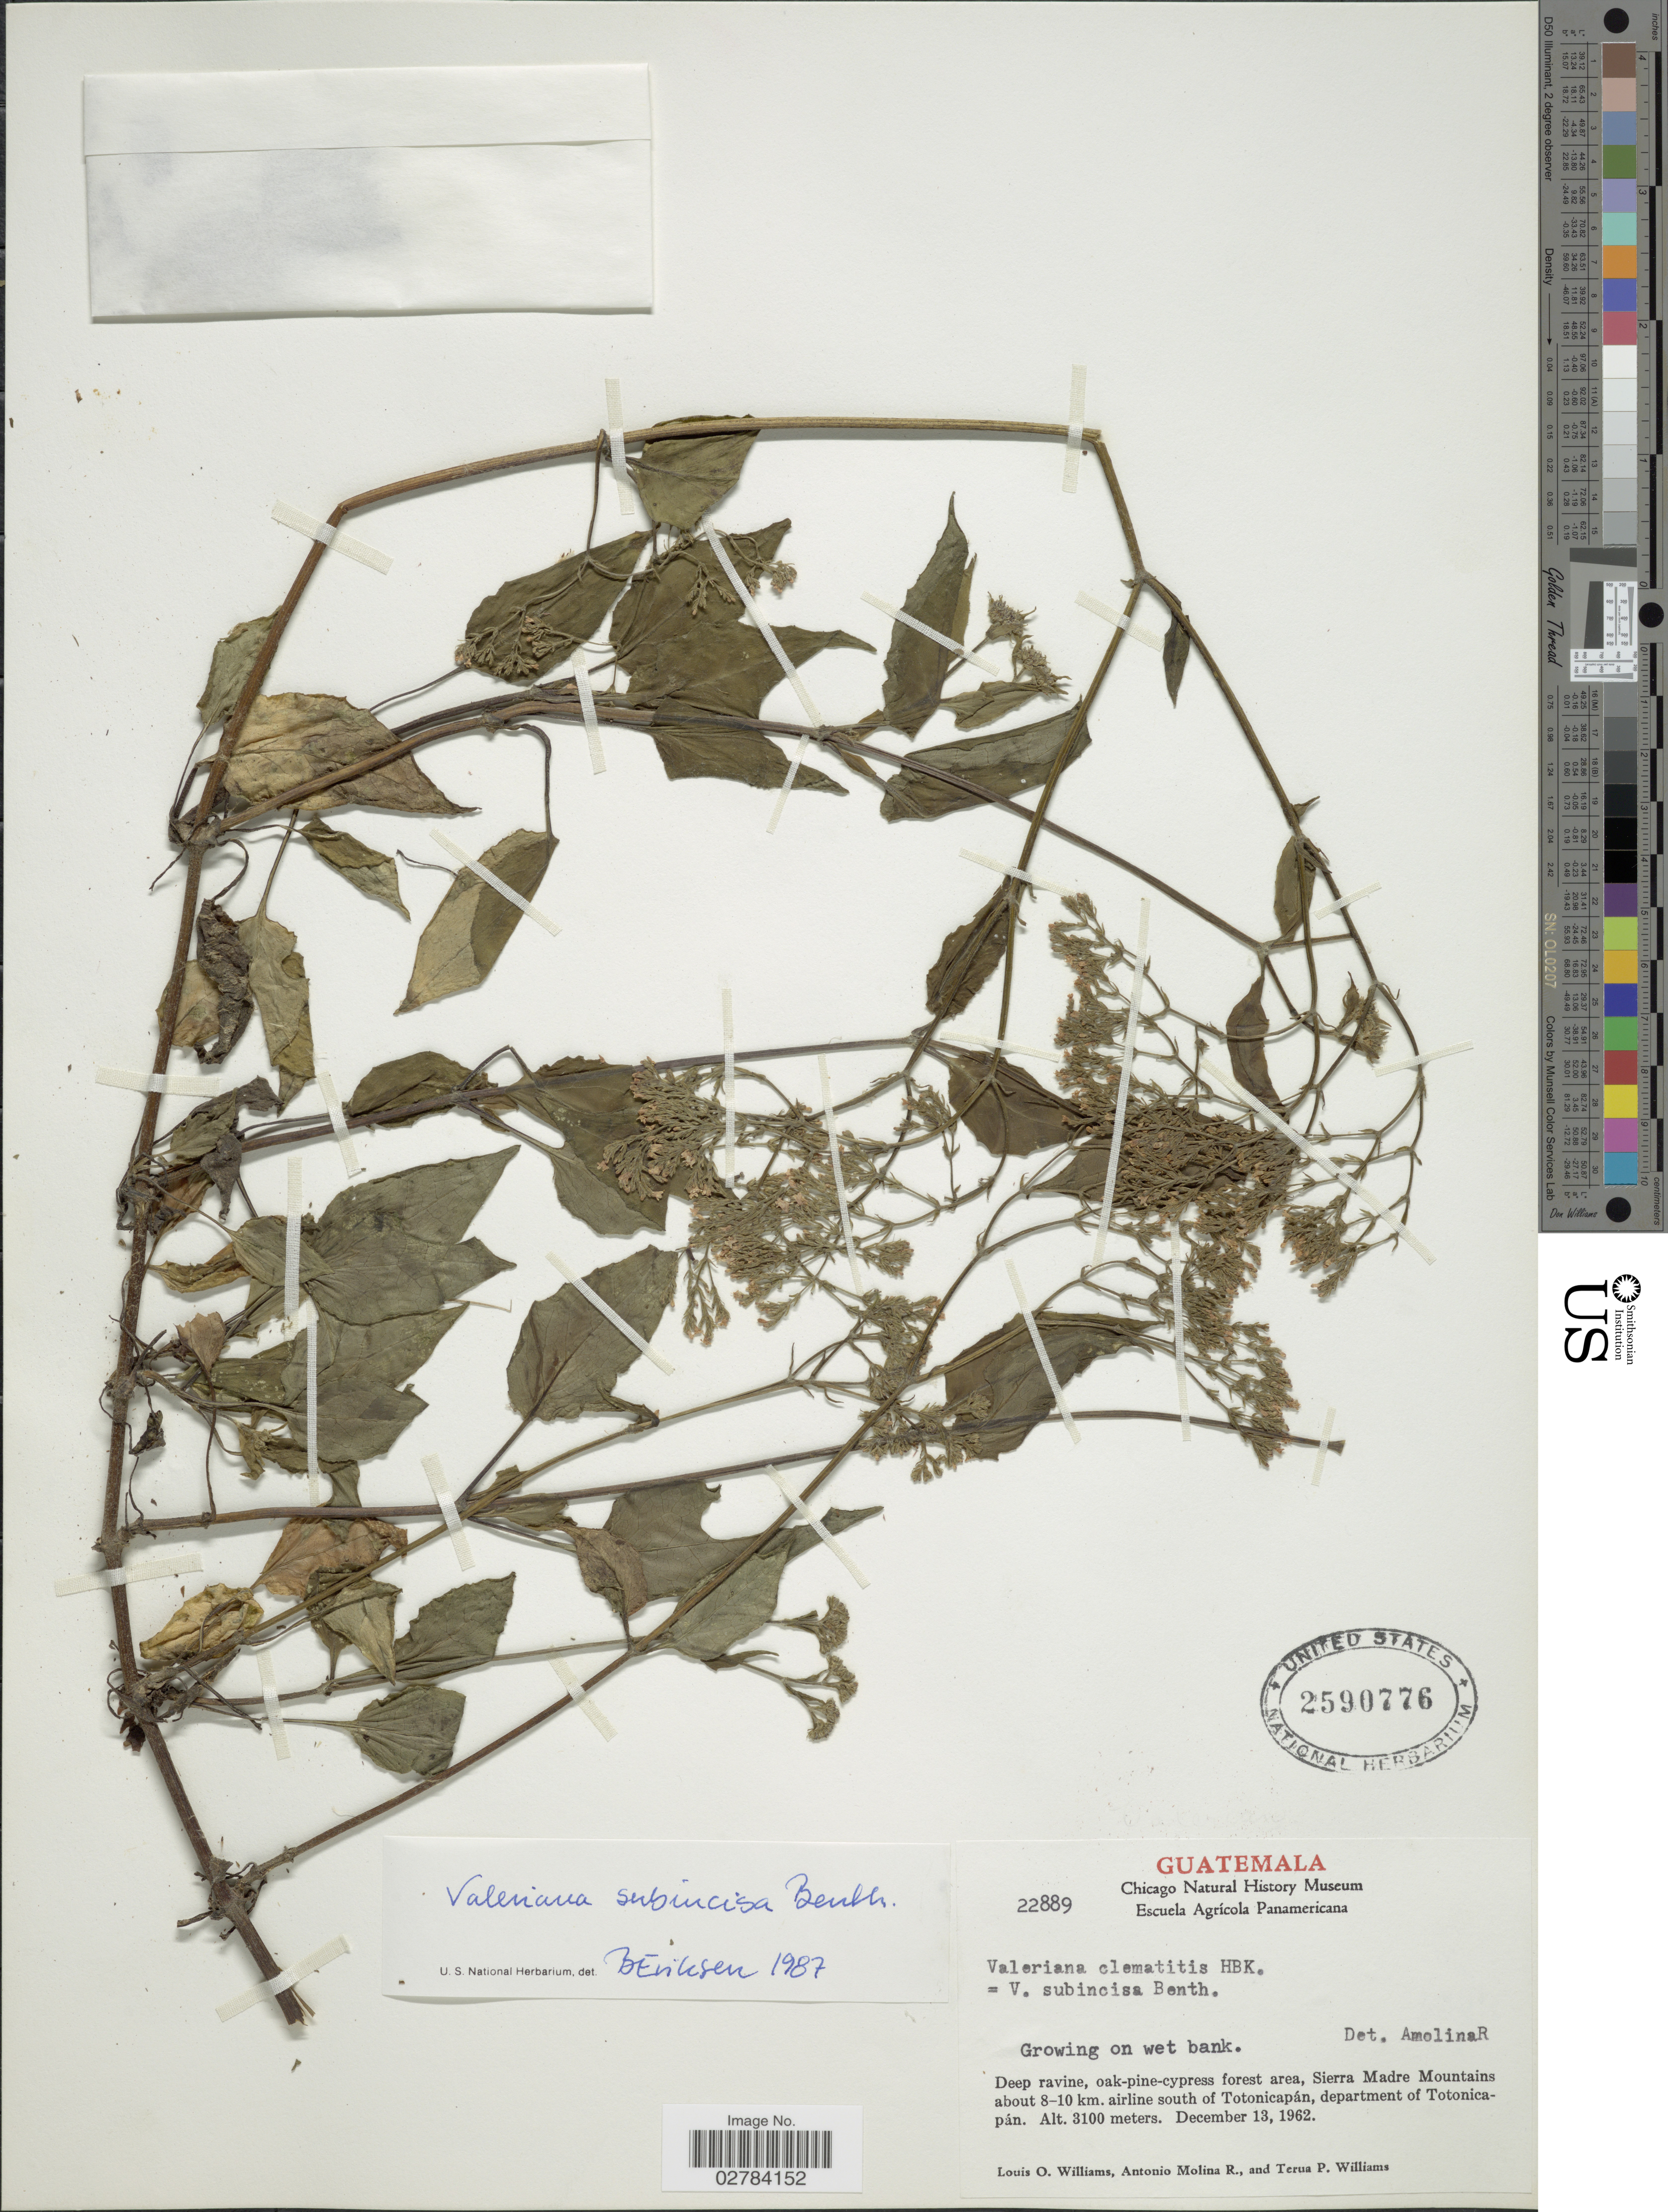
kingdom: Plantae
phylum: Tracheophyta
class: Magnoliopsida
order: Dipsacales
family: Caprifoliaceae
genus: Valeriana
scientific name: Valeriana subincisa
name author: Benth.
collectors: L. O. Williams, A. Molina R. & T. Williams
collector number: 22889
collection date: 1962-12-13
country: Guatemala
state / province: Totonicapan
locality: Deep ravine, oak-pine-cypress forest area, Sierra Madre Mountains about 8-10km. airline south of Totonicapán, department of Totonicapán.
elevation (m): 3100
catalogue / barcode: US 2590776